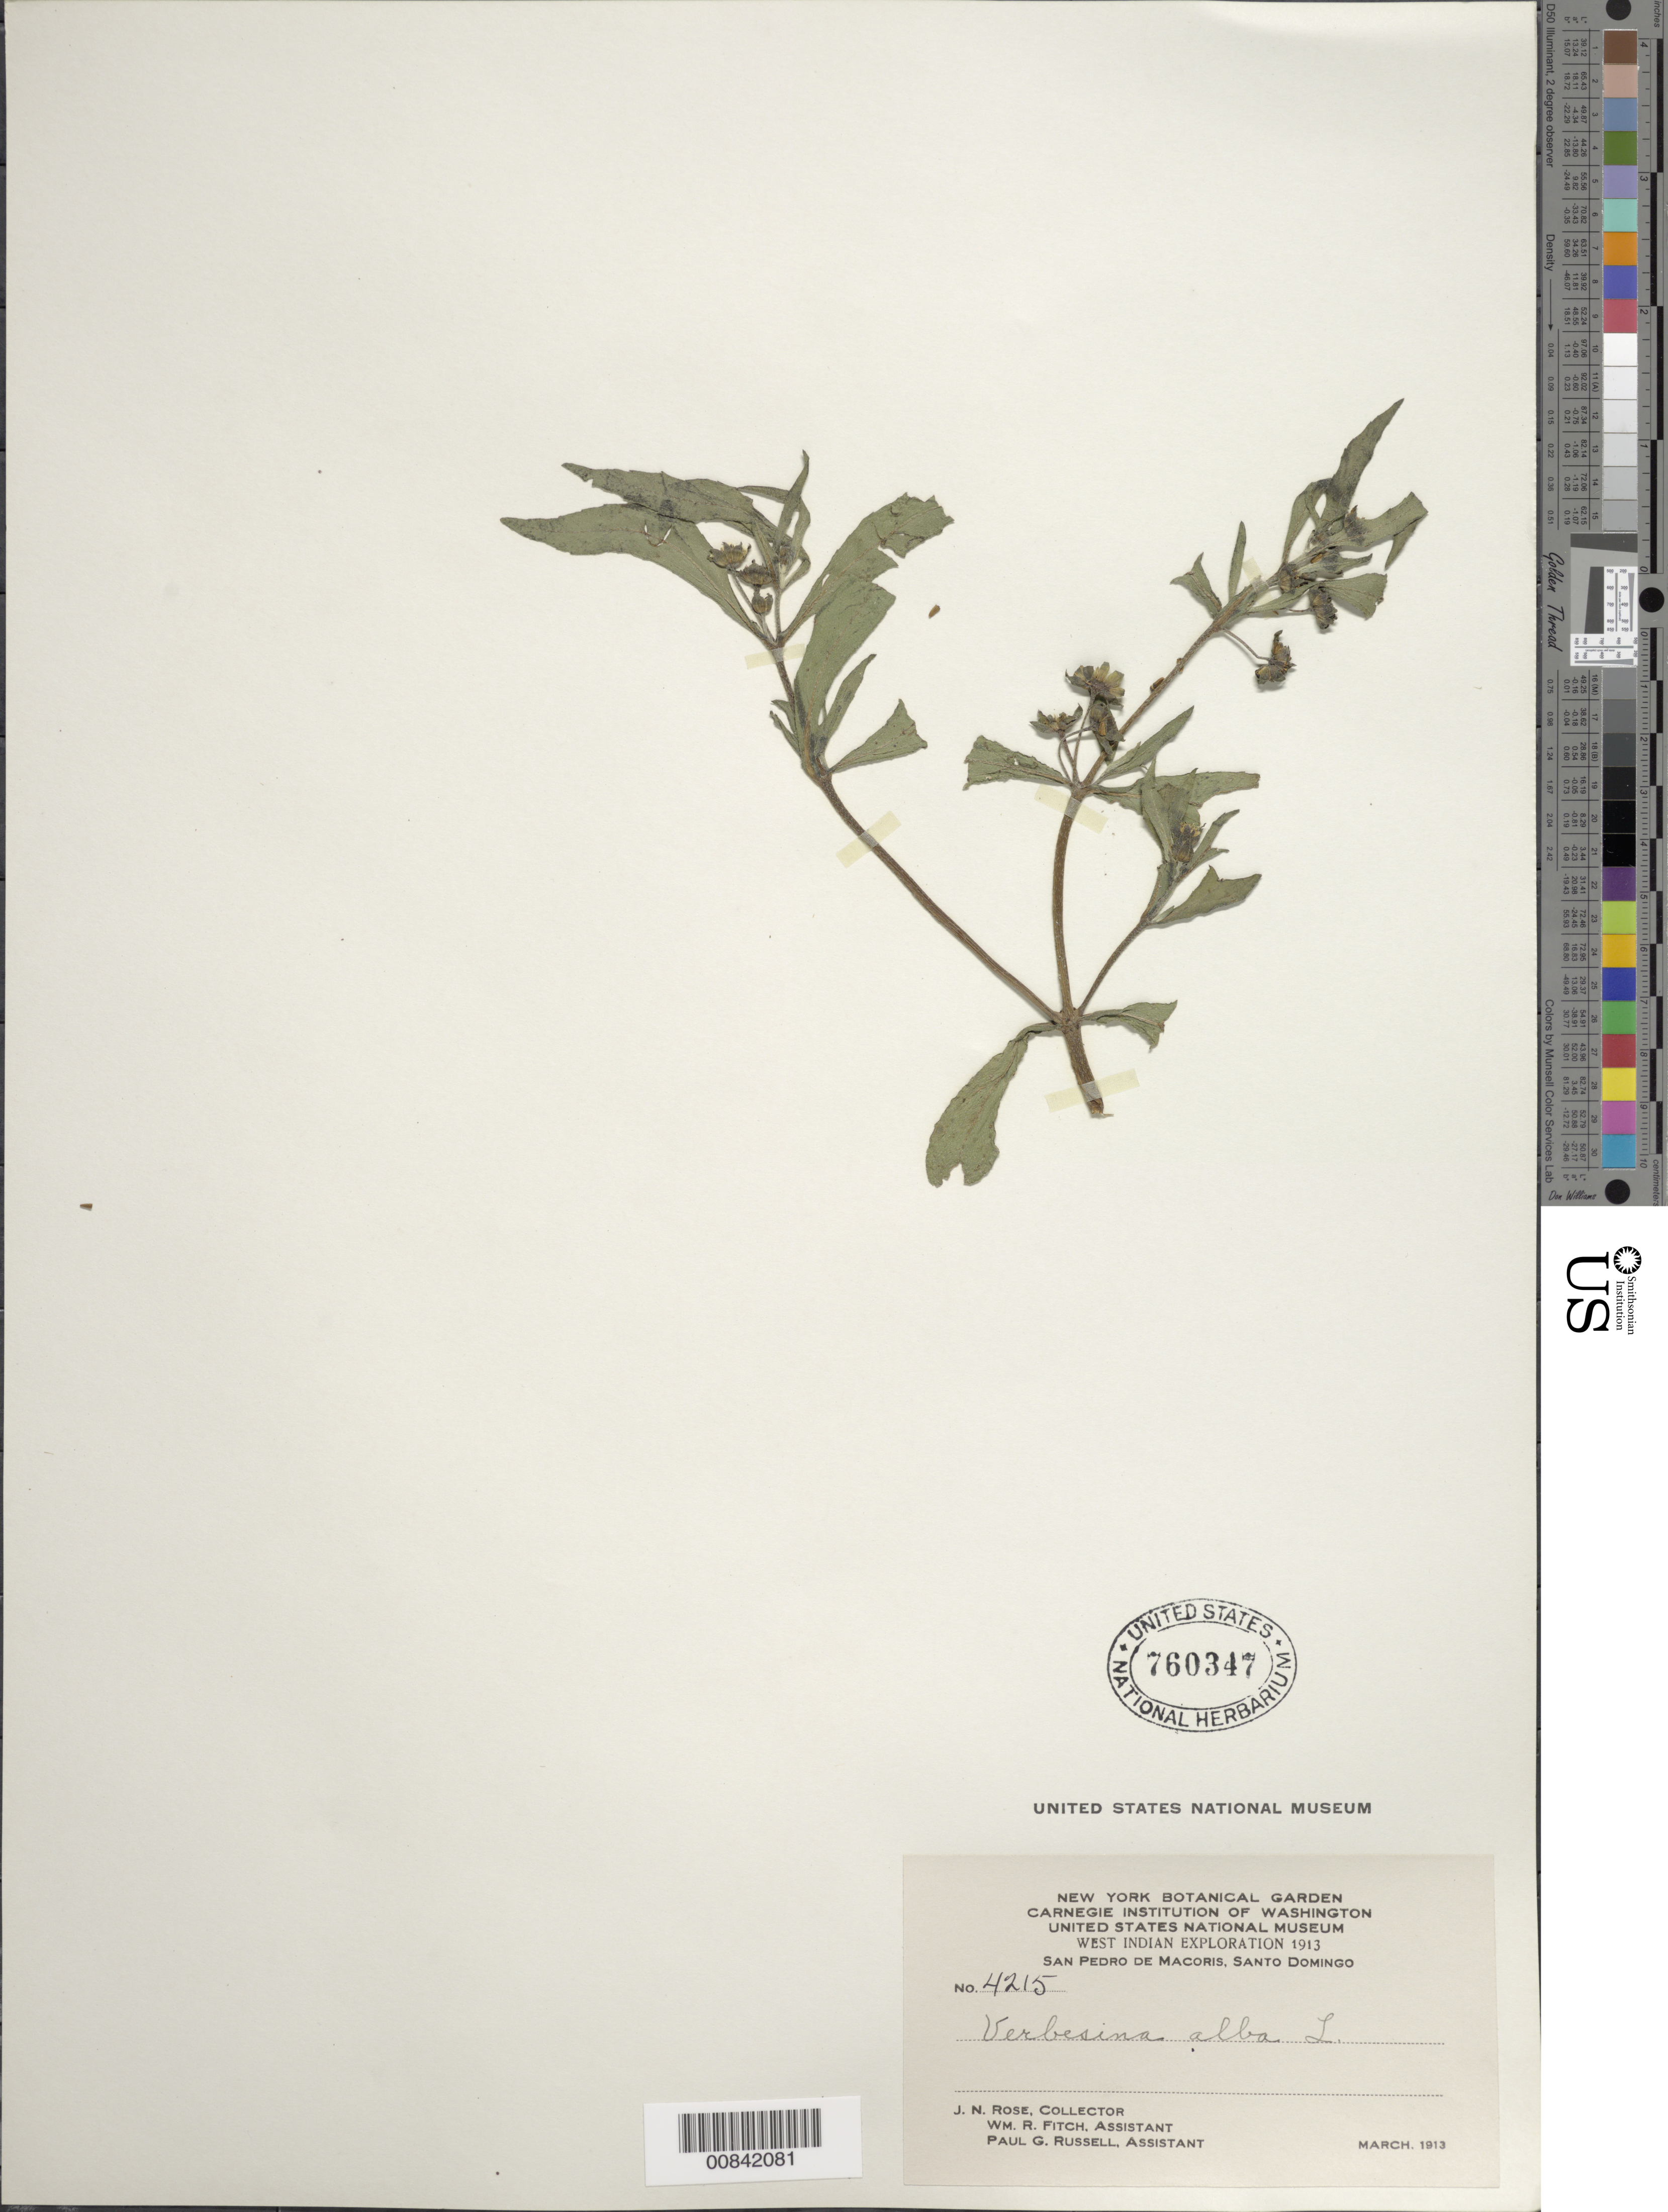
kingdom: Plantae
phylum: Tracheophyta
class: Magnoliopsida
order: Asterales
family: Asteraceae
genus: Eclipta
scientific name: Eclipta prostrata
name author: (L.) L.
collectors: J. N. Rose, W. R. Fitch & P. G. Russell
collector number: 4215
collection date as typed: Mar 1913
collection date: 1913-03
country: Dominican Republic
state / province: San Pedro de Macoris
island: Hispaniola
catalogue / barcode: US 760347